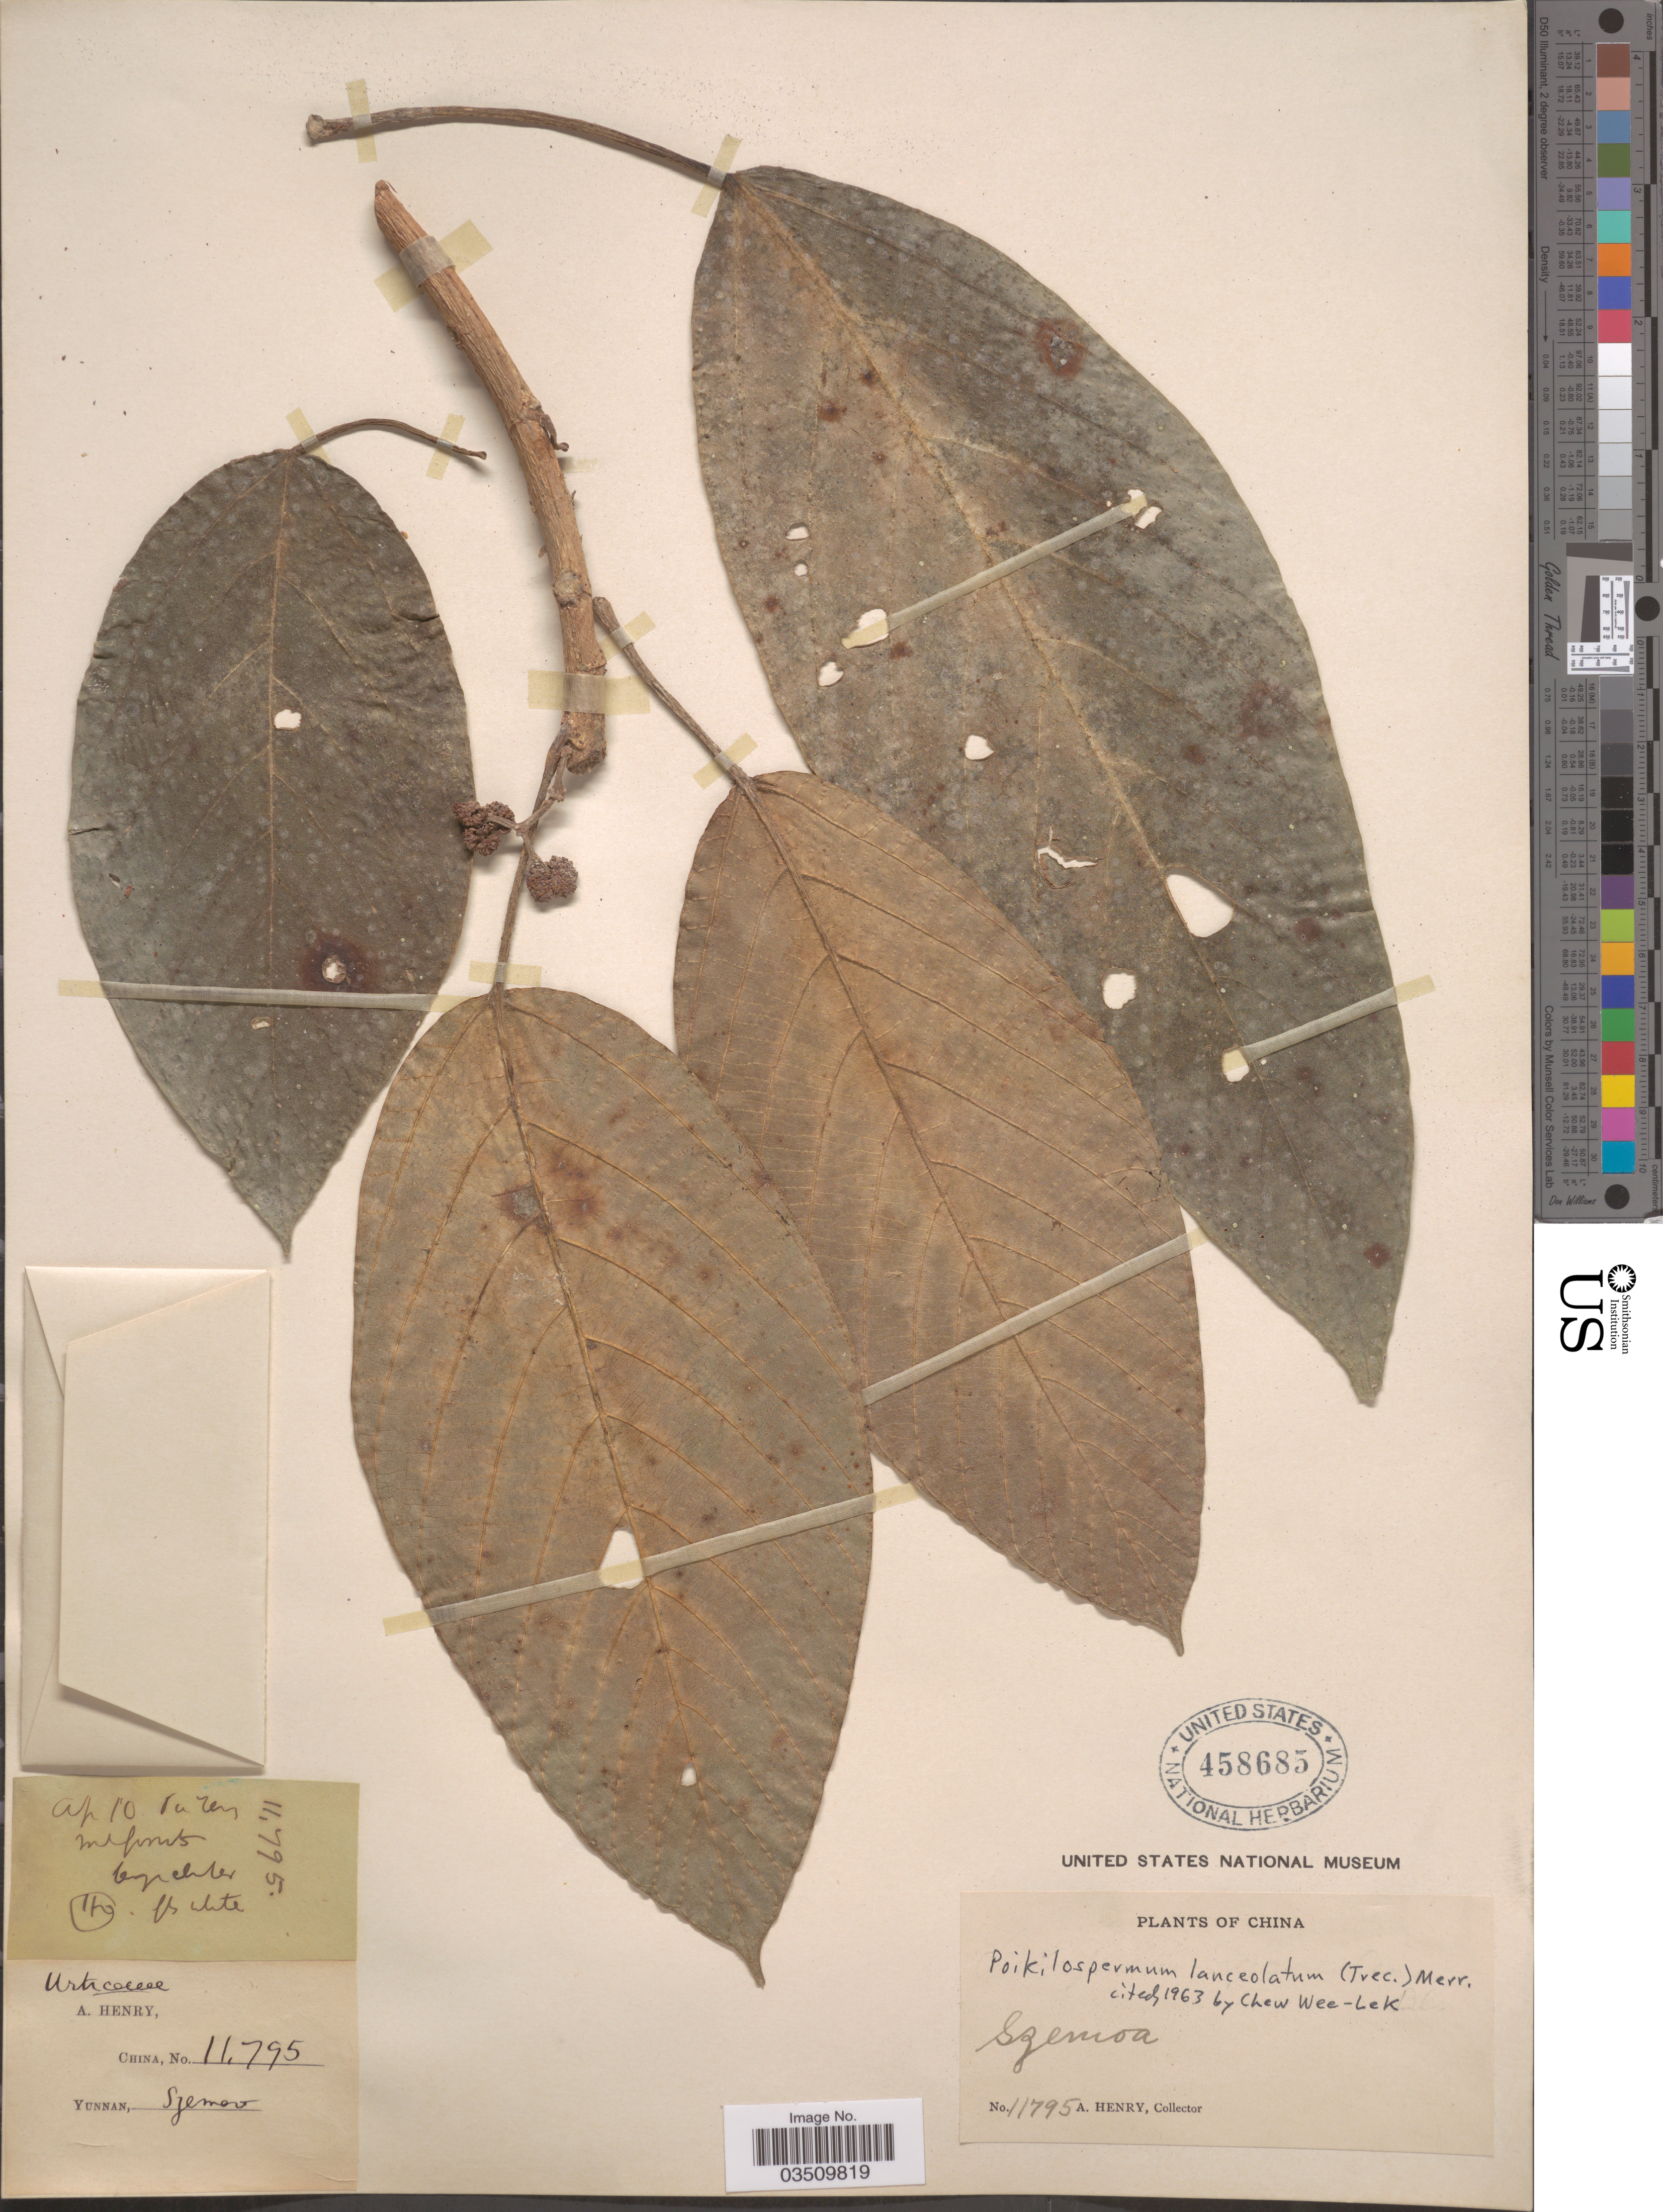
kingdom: Plantae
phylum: Tracheophyta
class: Magnoliopsida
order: Rosales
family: Urticaceae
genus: Poikilospermum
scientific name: Poikilospermum lanceolatus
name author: (Trécul) Merr.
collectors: A. Henry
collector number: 11795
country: China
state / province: Yunnan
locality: Szemoa.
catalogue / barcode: US 458685